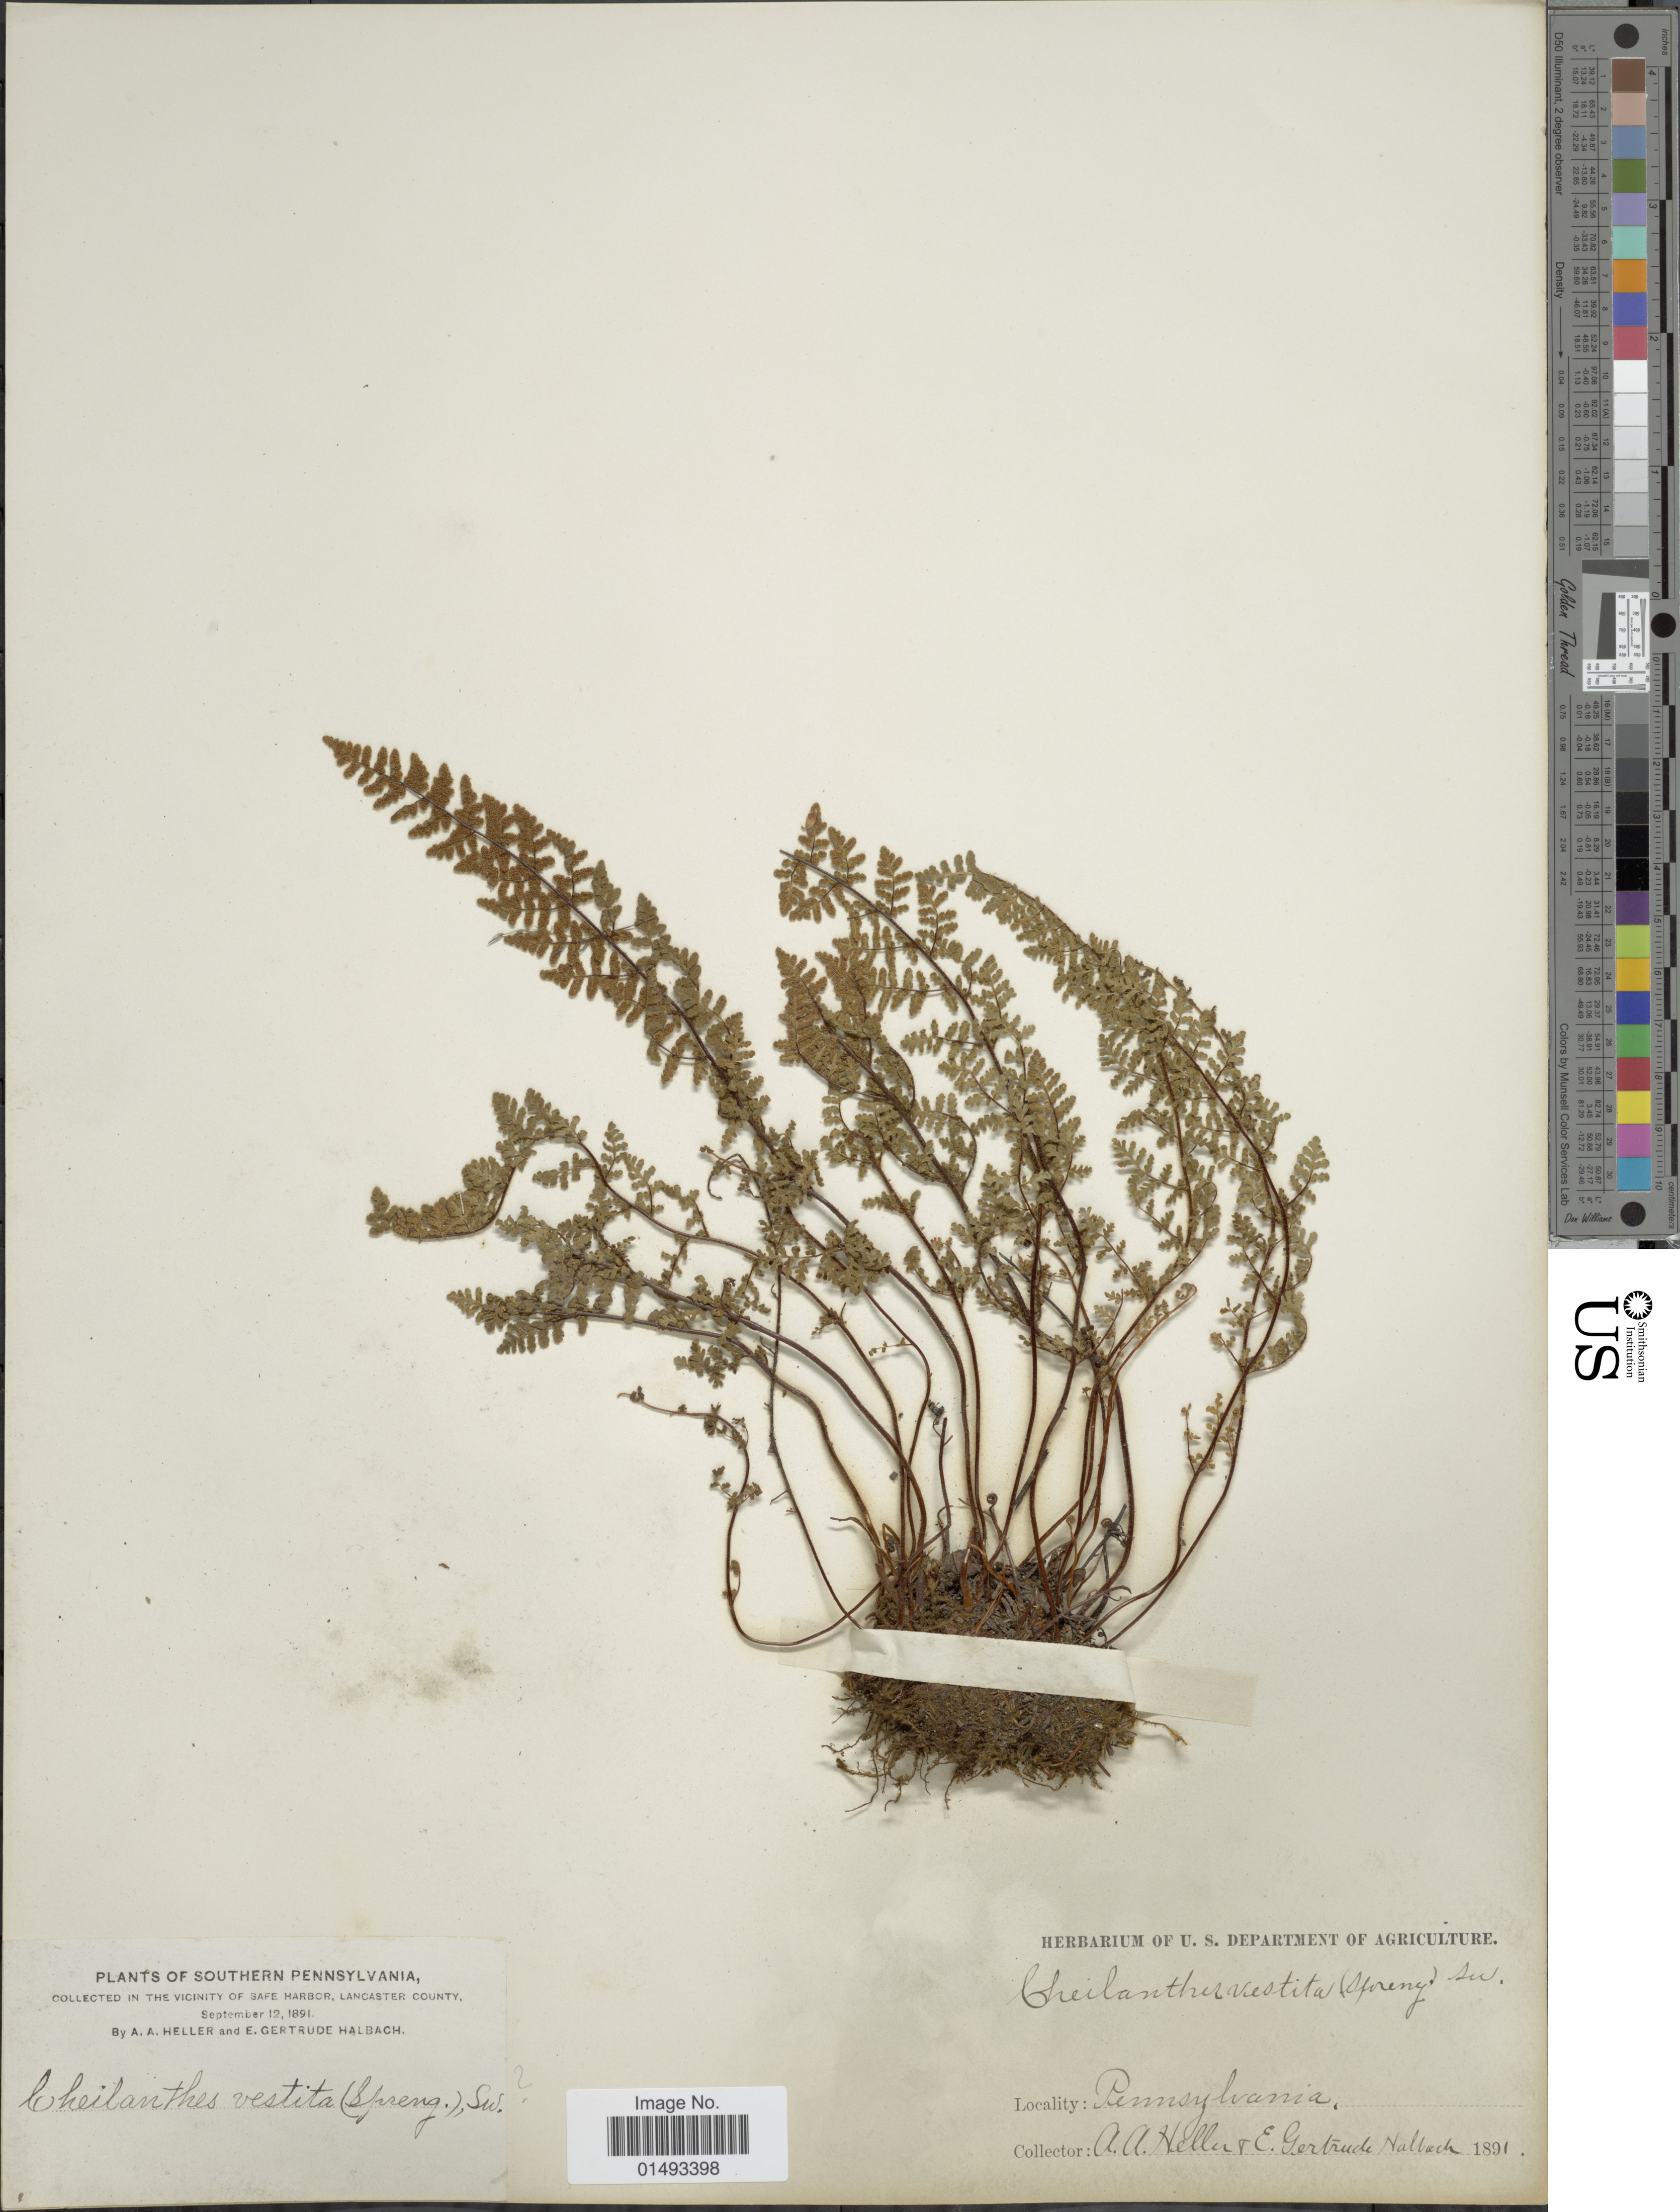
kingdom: Plantae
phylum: Tracheophyta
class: Polypodiopsida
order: Polypodiales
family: Pteridaceae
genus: Myriopteris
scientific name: Myriopteris lanosa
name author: (Michx.) Grusz & Windham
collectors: A. A. Heller & E. G. Halbach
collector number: s.n,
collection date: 1891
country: United States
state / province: Pennsylvania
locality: Plants of Southern Pennsylvania, Collected in the vicinity of Safe Harbor, Lancaster County